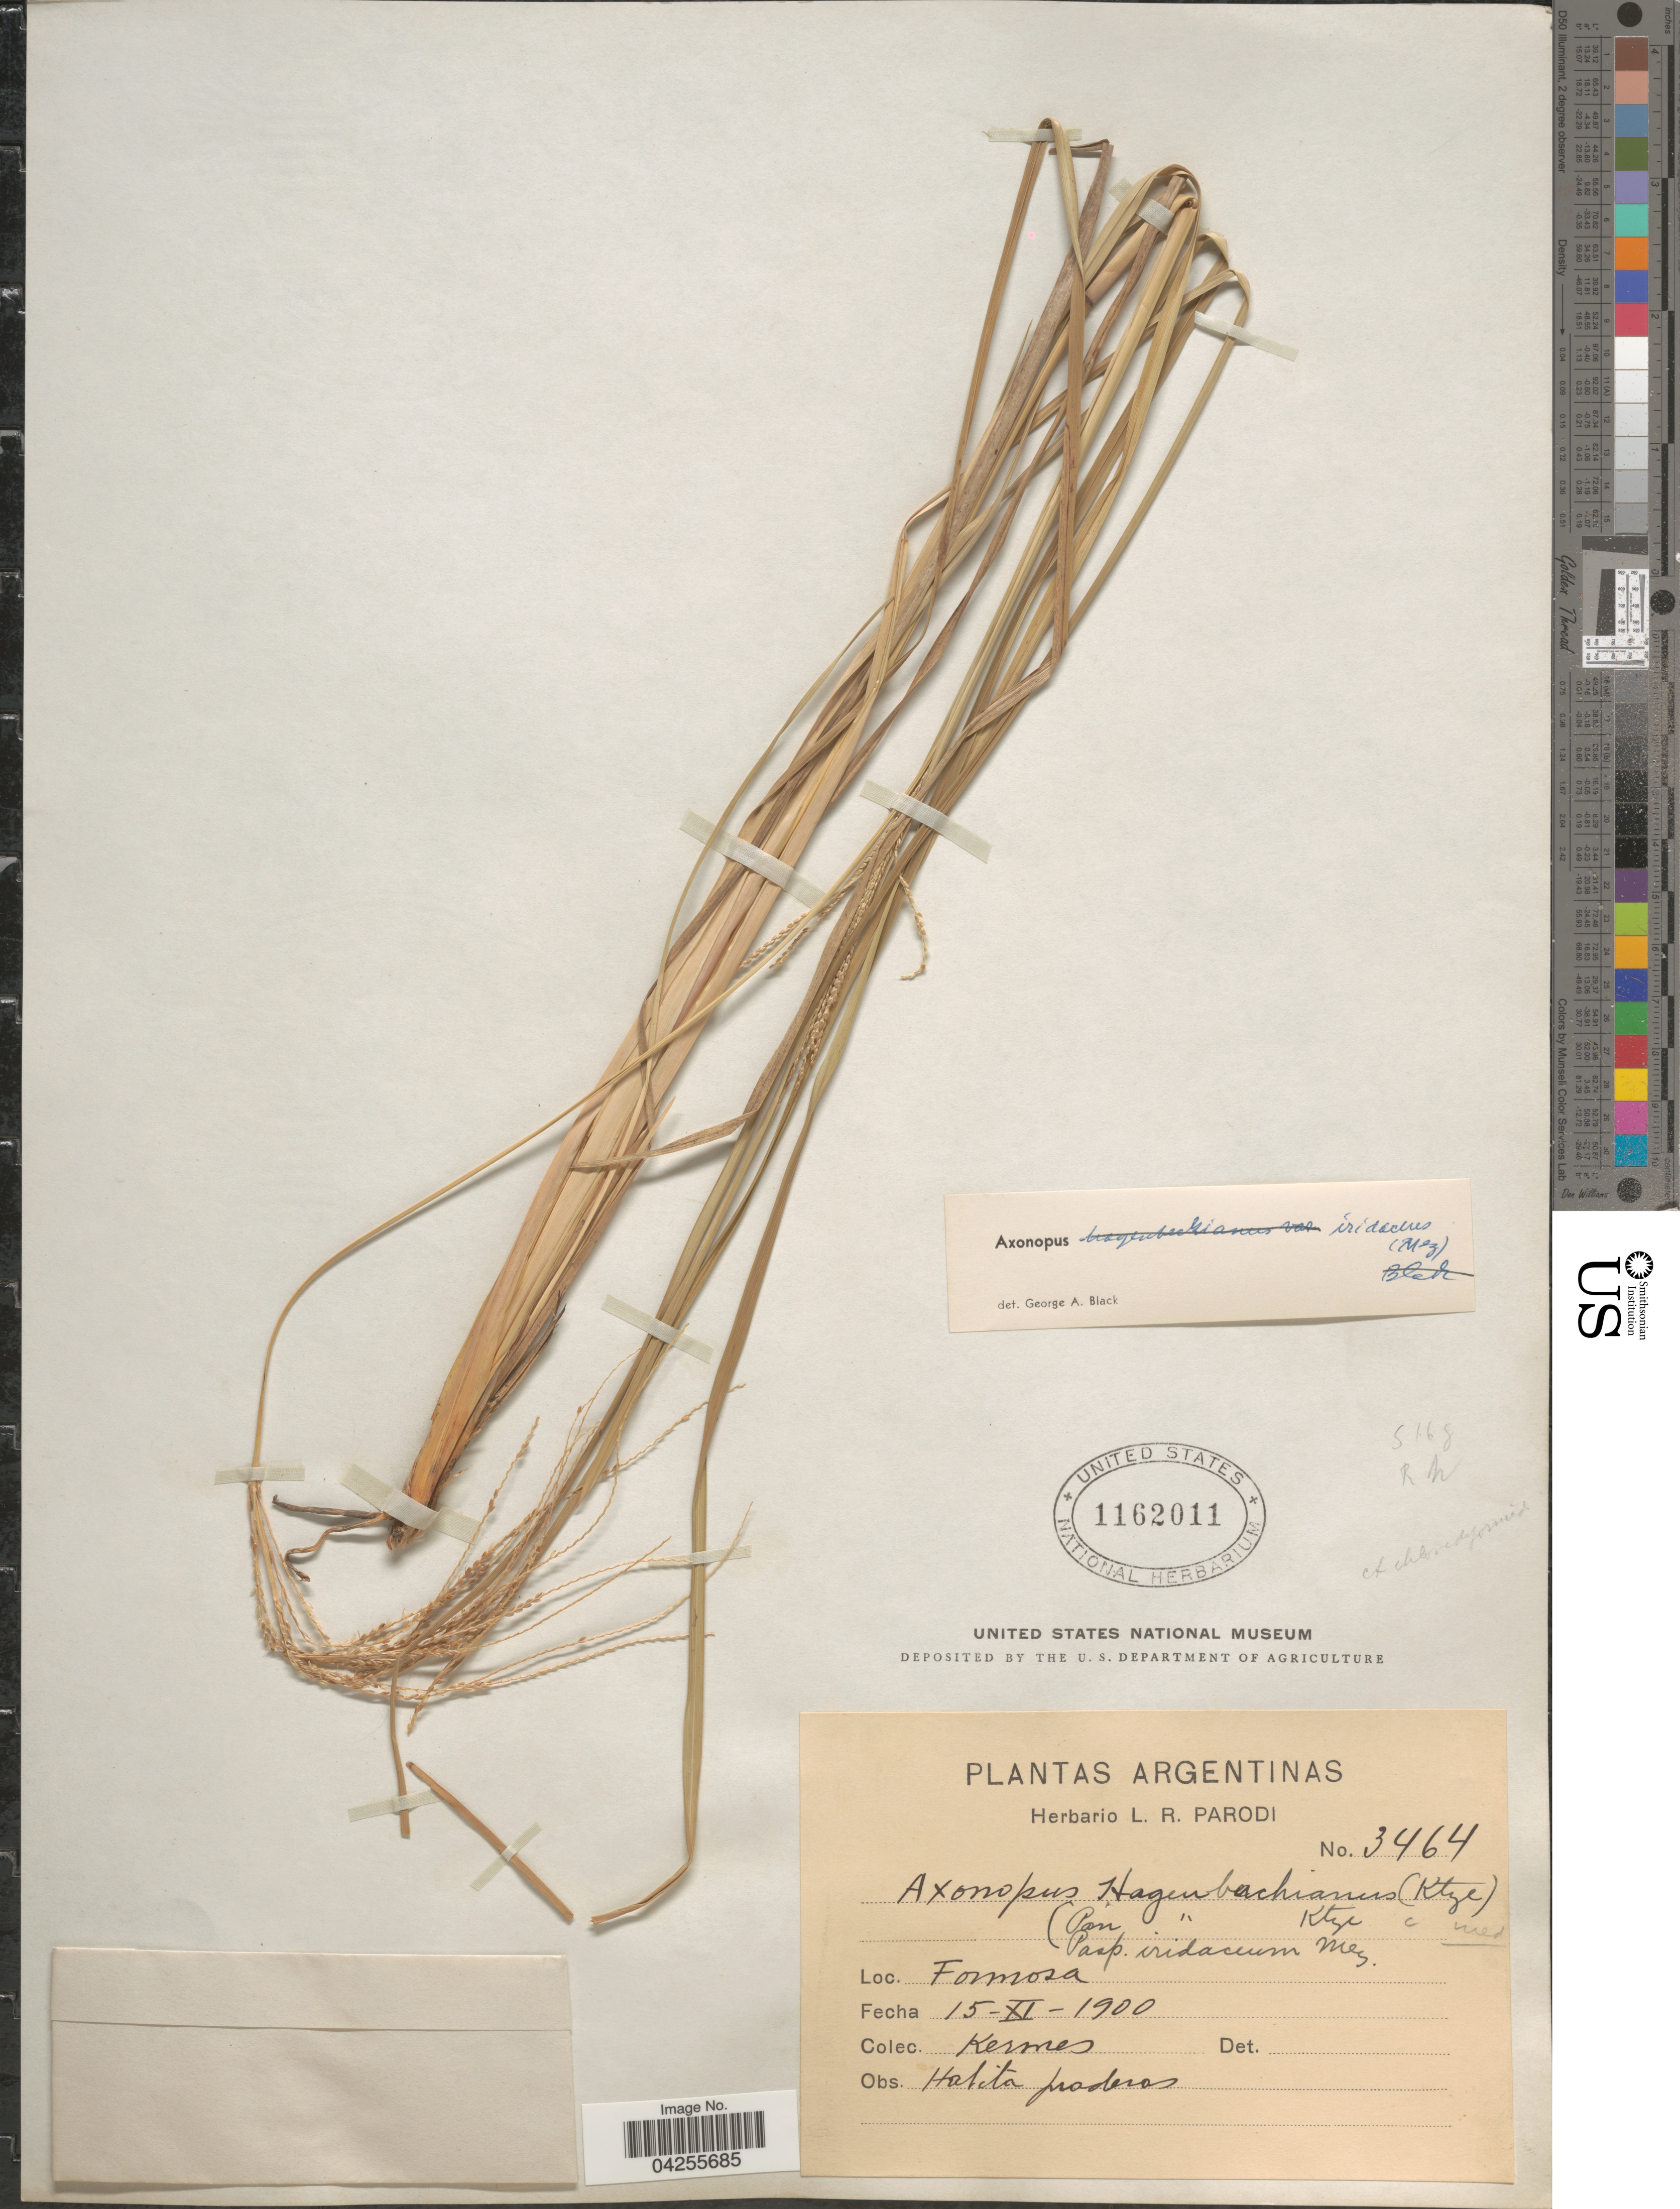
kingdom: Plantae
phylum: Tracheophyta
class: Liliopsida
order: Poales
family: Poaceae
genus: Axonopus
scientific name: Axonopus suffultus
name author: (Nees) Kuhlm.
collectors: Kermes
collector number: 3464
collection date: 1900-11-15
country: Argentina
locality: Formosa.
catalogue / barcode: US 1162011